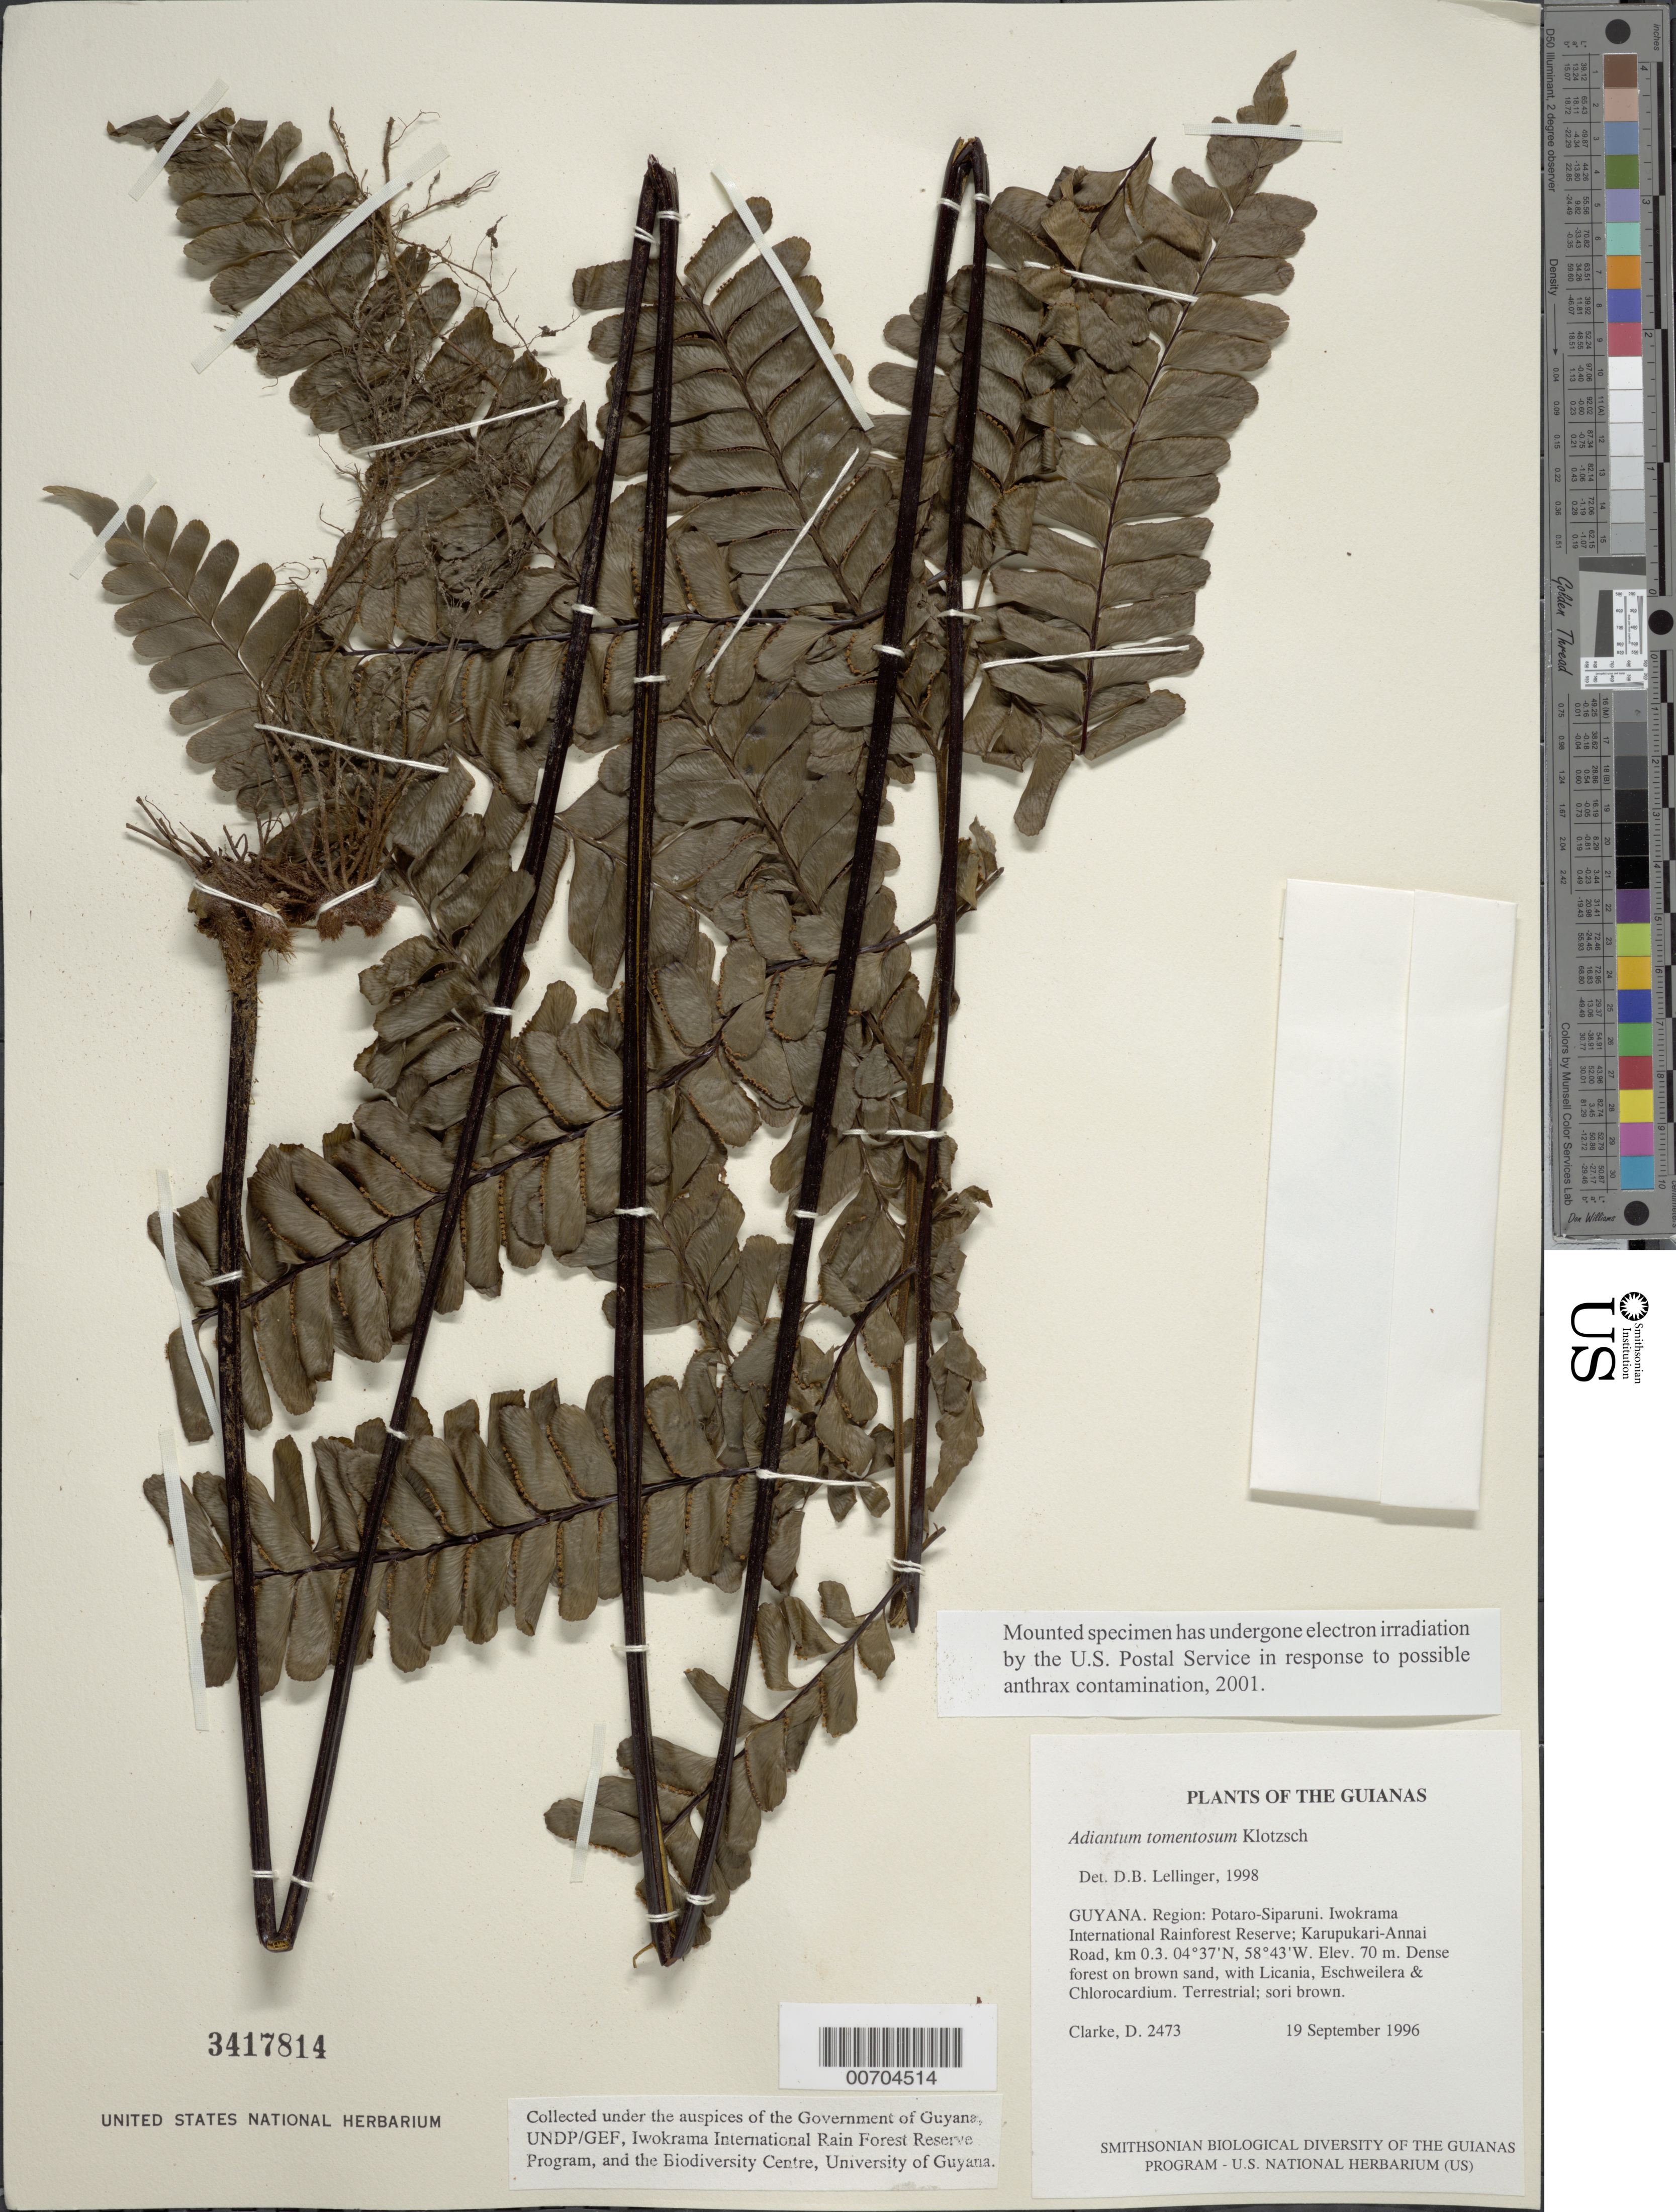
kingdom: Plantae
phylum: Tracheophyta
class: Polypodiopsida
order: Polypodiales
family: Pteridaceae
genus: Adiantum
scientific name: Adiantum tomentosum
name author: Klotzsch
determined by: Lellinger, David B., (BOT), Smithsonian Institution - National Museum of Natural History (UNITED STATES)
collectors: H. D. Clarke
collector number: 2473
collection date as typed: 19 September 1996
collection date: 1996-09-19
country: Guyana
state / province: Potaro-Siparuni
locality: Iwokrama International Rainforest Reserve; Karupukari-Annai Road, km 0.3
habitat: Dense forest on brown sand, with Licania, Eschweilera & Chlorocardium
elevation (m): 70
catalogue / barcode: US 3417814